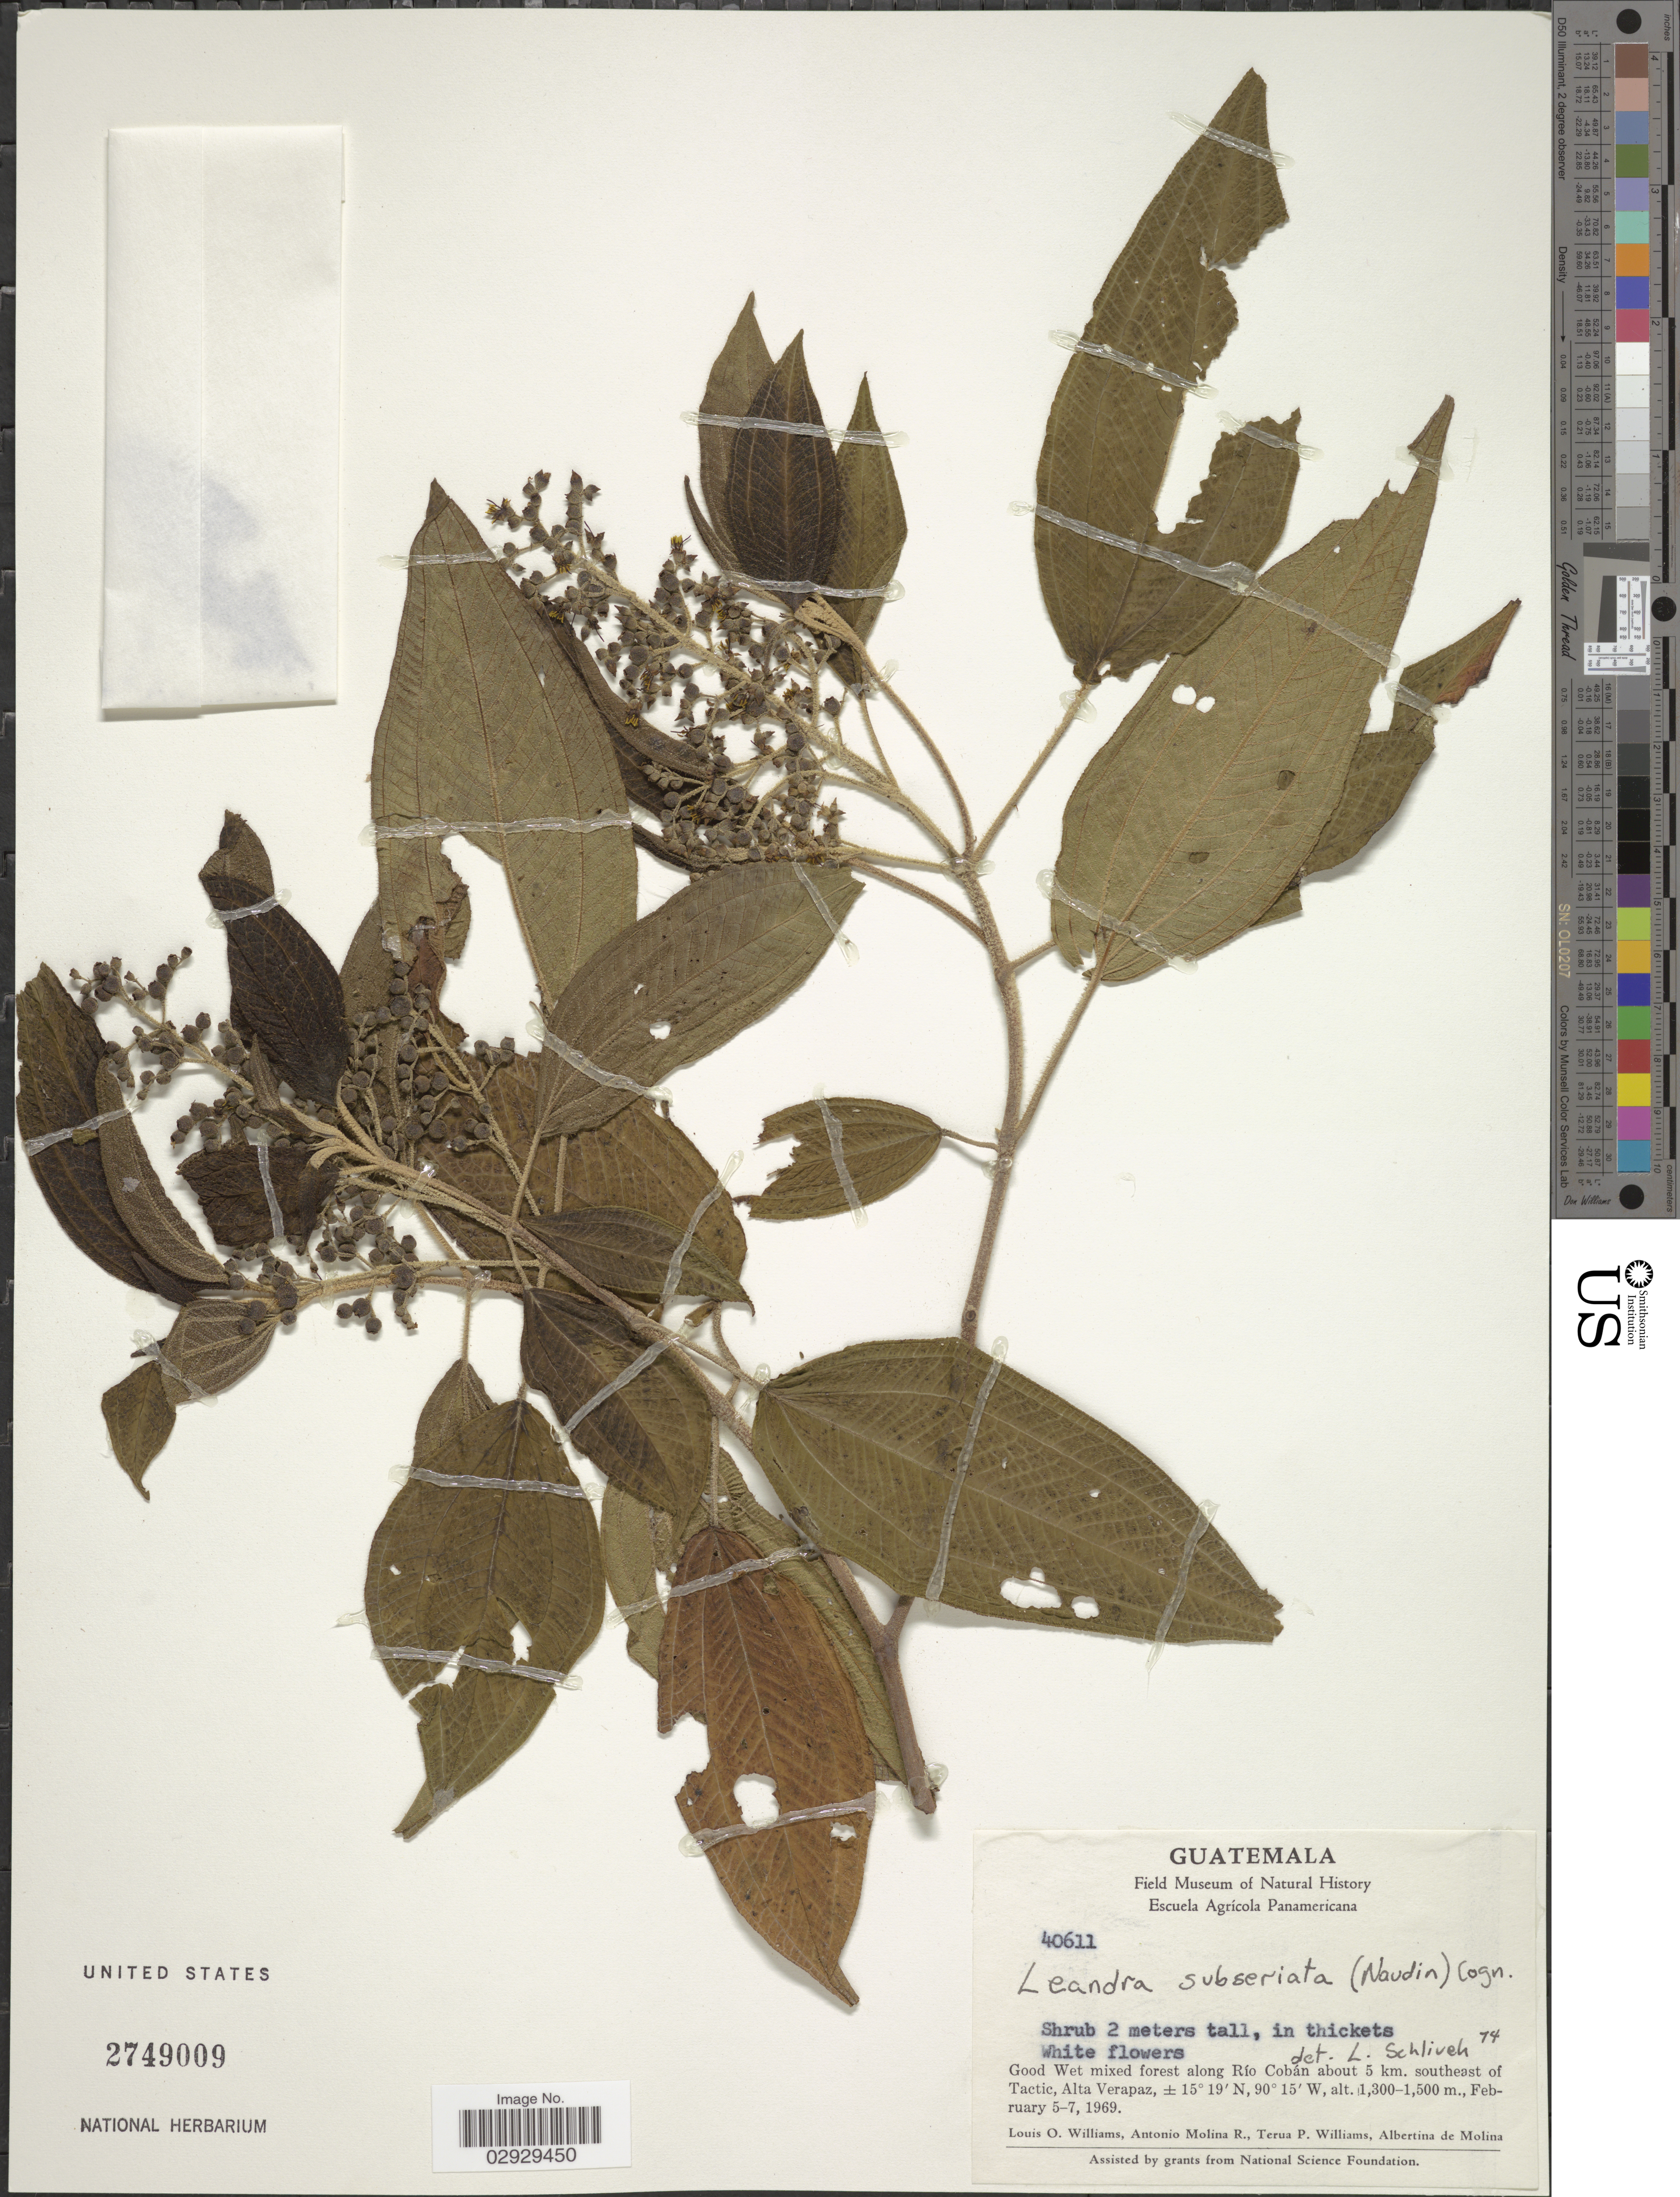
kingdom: Plantae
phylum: Tracheophyta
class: Magnoliopsida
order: Myrtales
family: Melastomataceae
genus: Leandra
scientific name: Leandra subseriata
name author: (Naudin) Cogn.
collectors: L. O. Williams, A. Molina R., T. Williams & A. R. Molina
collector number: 40611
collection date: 1969-02-05/1969-02-07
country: Guatemala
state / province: Alta Verapaz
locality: Good Wet Mixed forest along Río Cobán about 5 km. southeast of Tactic.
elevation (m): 1300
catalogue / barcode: US 2749009